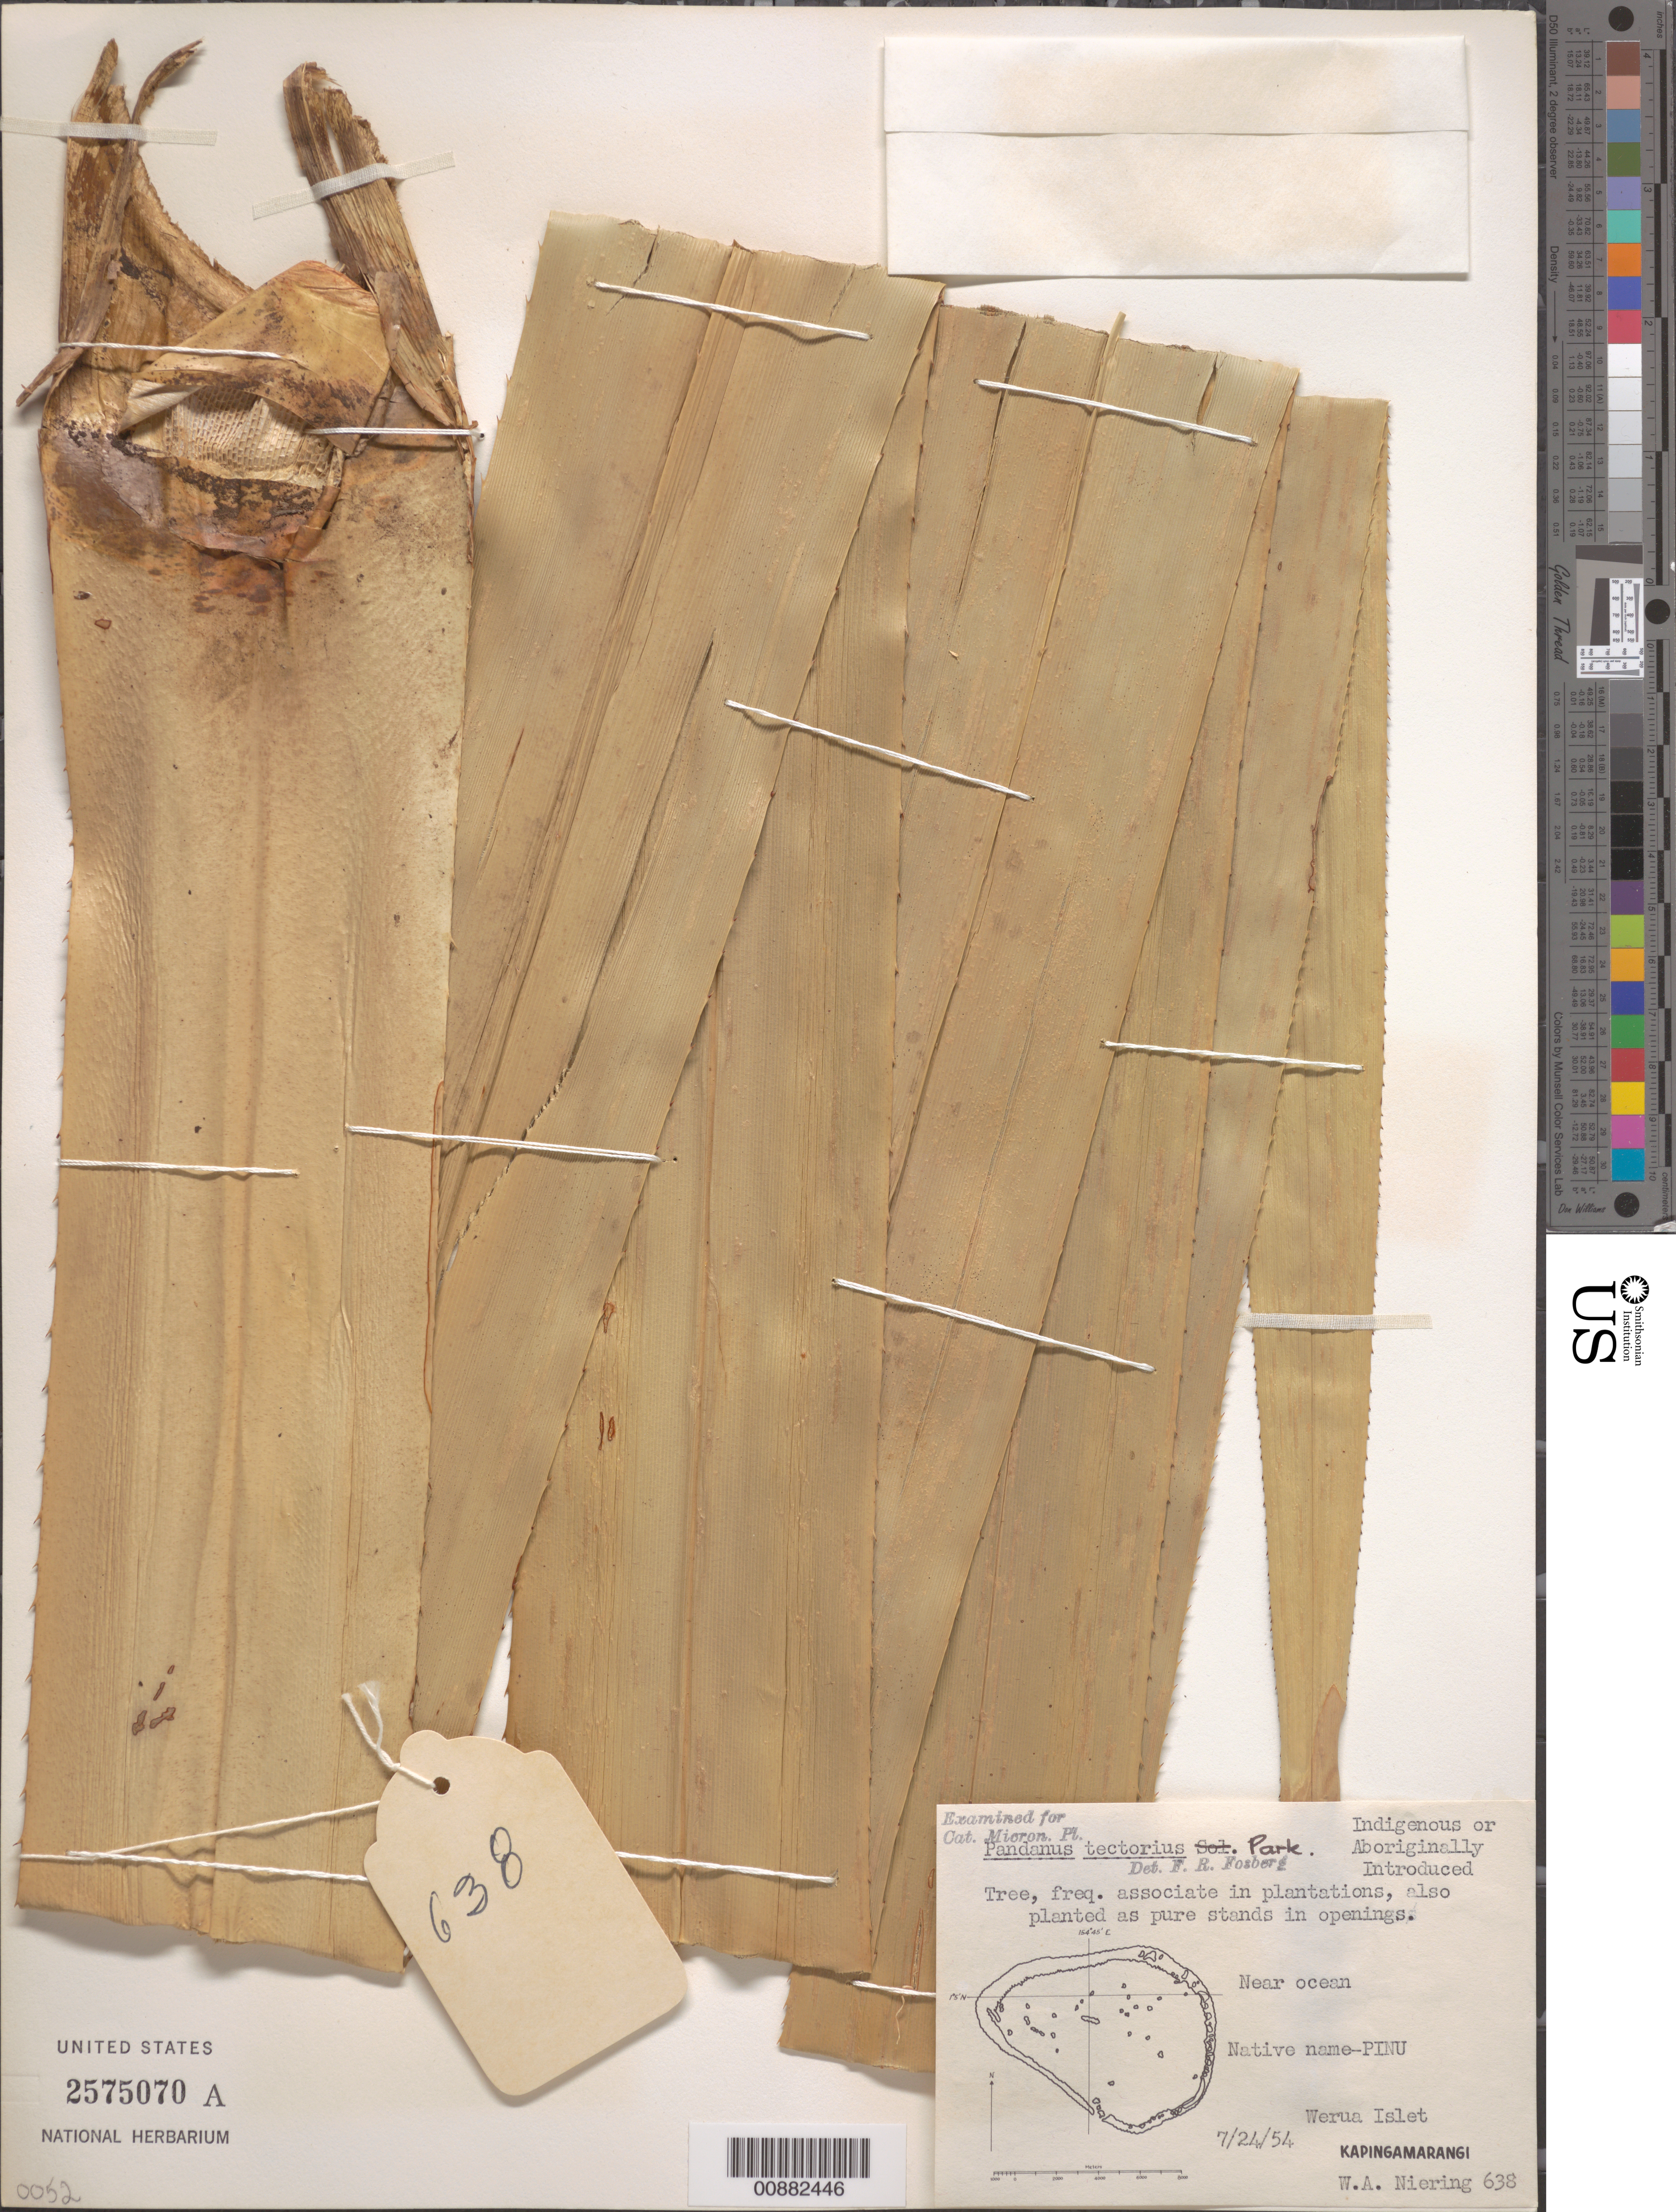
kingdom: Plantae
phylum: Tracheophyta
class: Liliopsida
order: Pandanales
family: Pandanaceae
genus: Pandanus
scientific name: Pandanus tectorius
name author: Parkinson ex DuRoi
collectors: W. Niering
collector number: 638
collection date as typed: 24 Jul 1954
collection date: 1954-07-24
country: Micronesia, Federated States of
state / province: Pohnpei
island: Kapingamarangi Atoll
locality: Tree, freq. associate in plantations, also planted as pure stands in opening, Werua islet.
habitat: near ocean.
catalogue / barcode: US 2575070